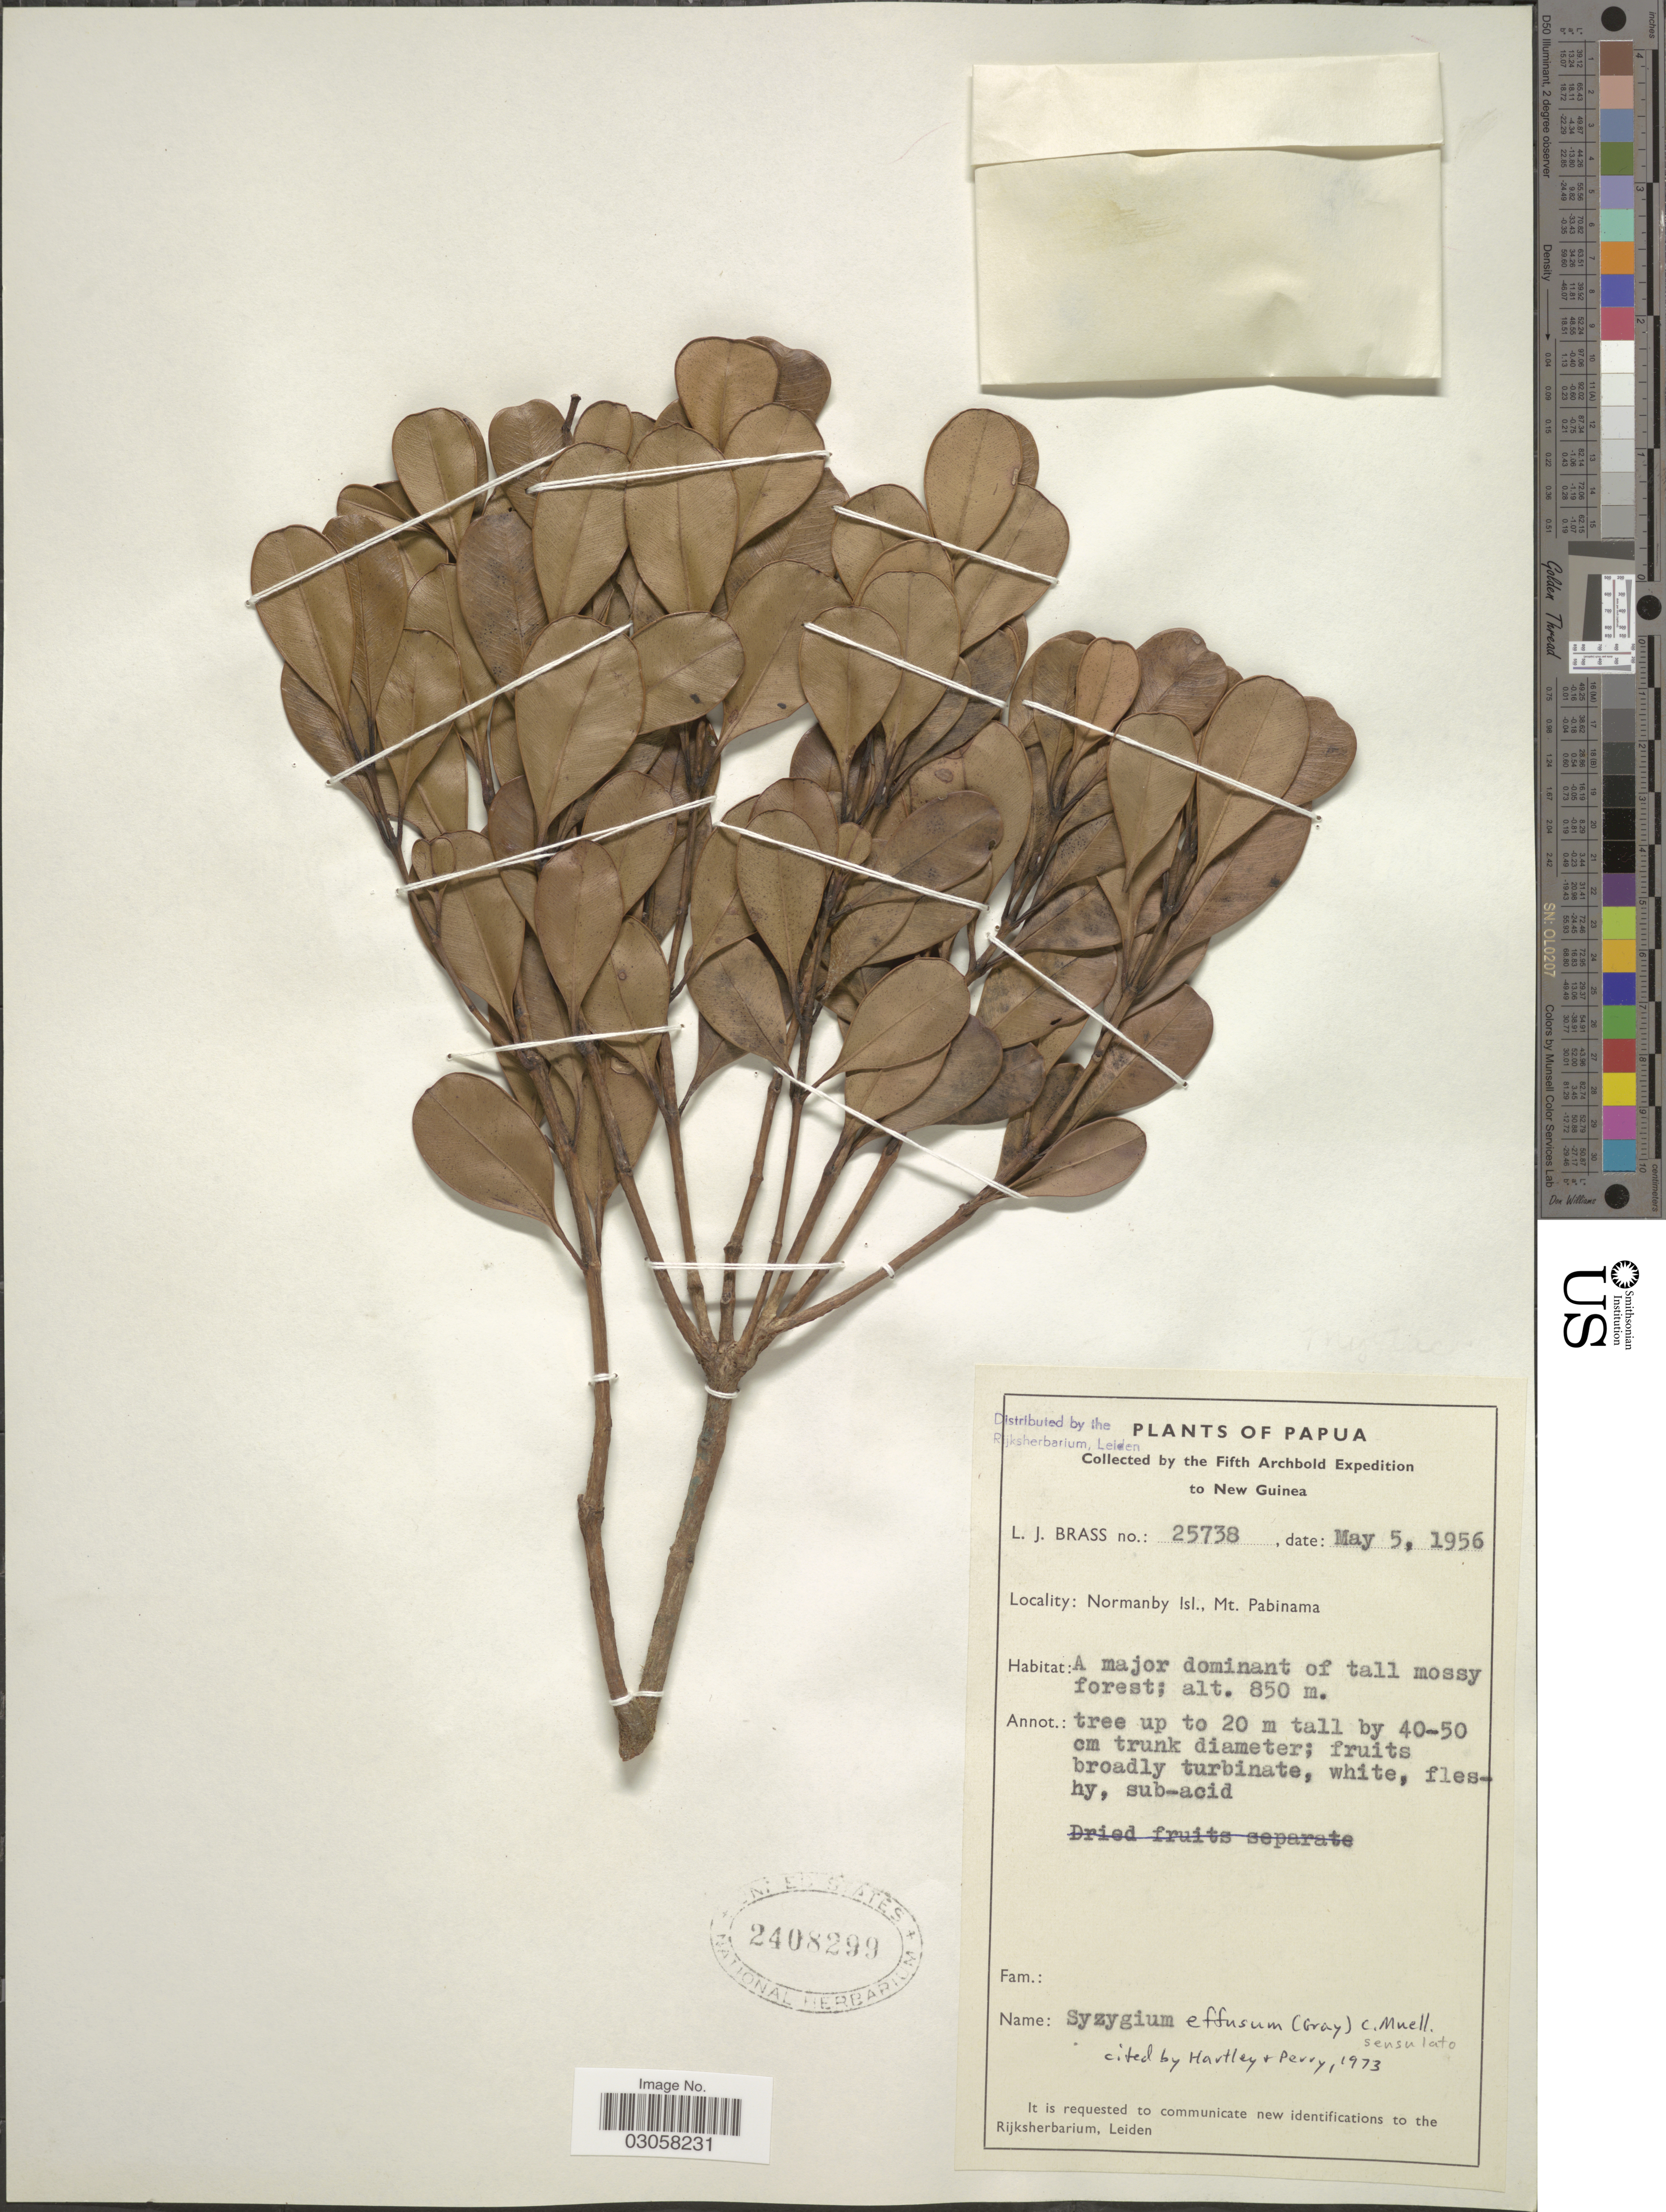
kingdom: Plantae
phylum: Tracheophyta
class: Magnoliopsida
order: Myrtales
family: Myrtaceae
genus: Syzygium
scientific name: Syzygium effusum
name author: (A. Gray) K. Müller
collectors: L. J. Brass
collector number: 25738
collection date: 1956-05-05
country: Papua New Guinea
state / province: Milne Bay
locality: Papua. New Guinea. Normanby Isl., Mt. Pabinama.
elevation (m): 850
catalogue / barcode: US 2408299